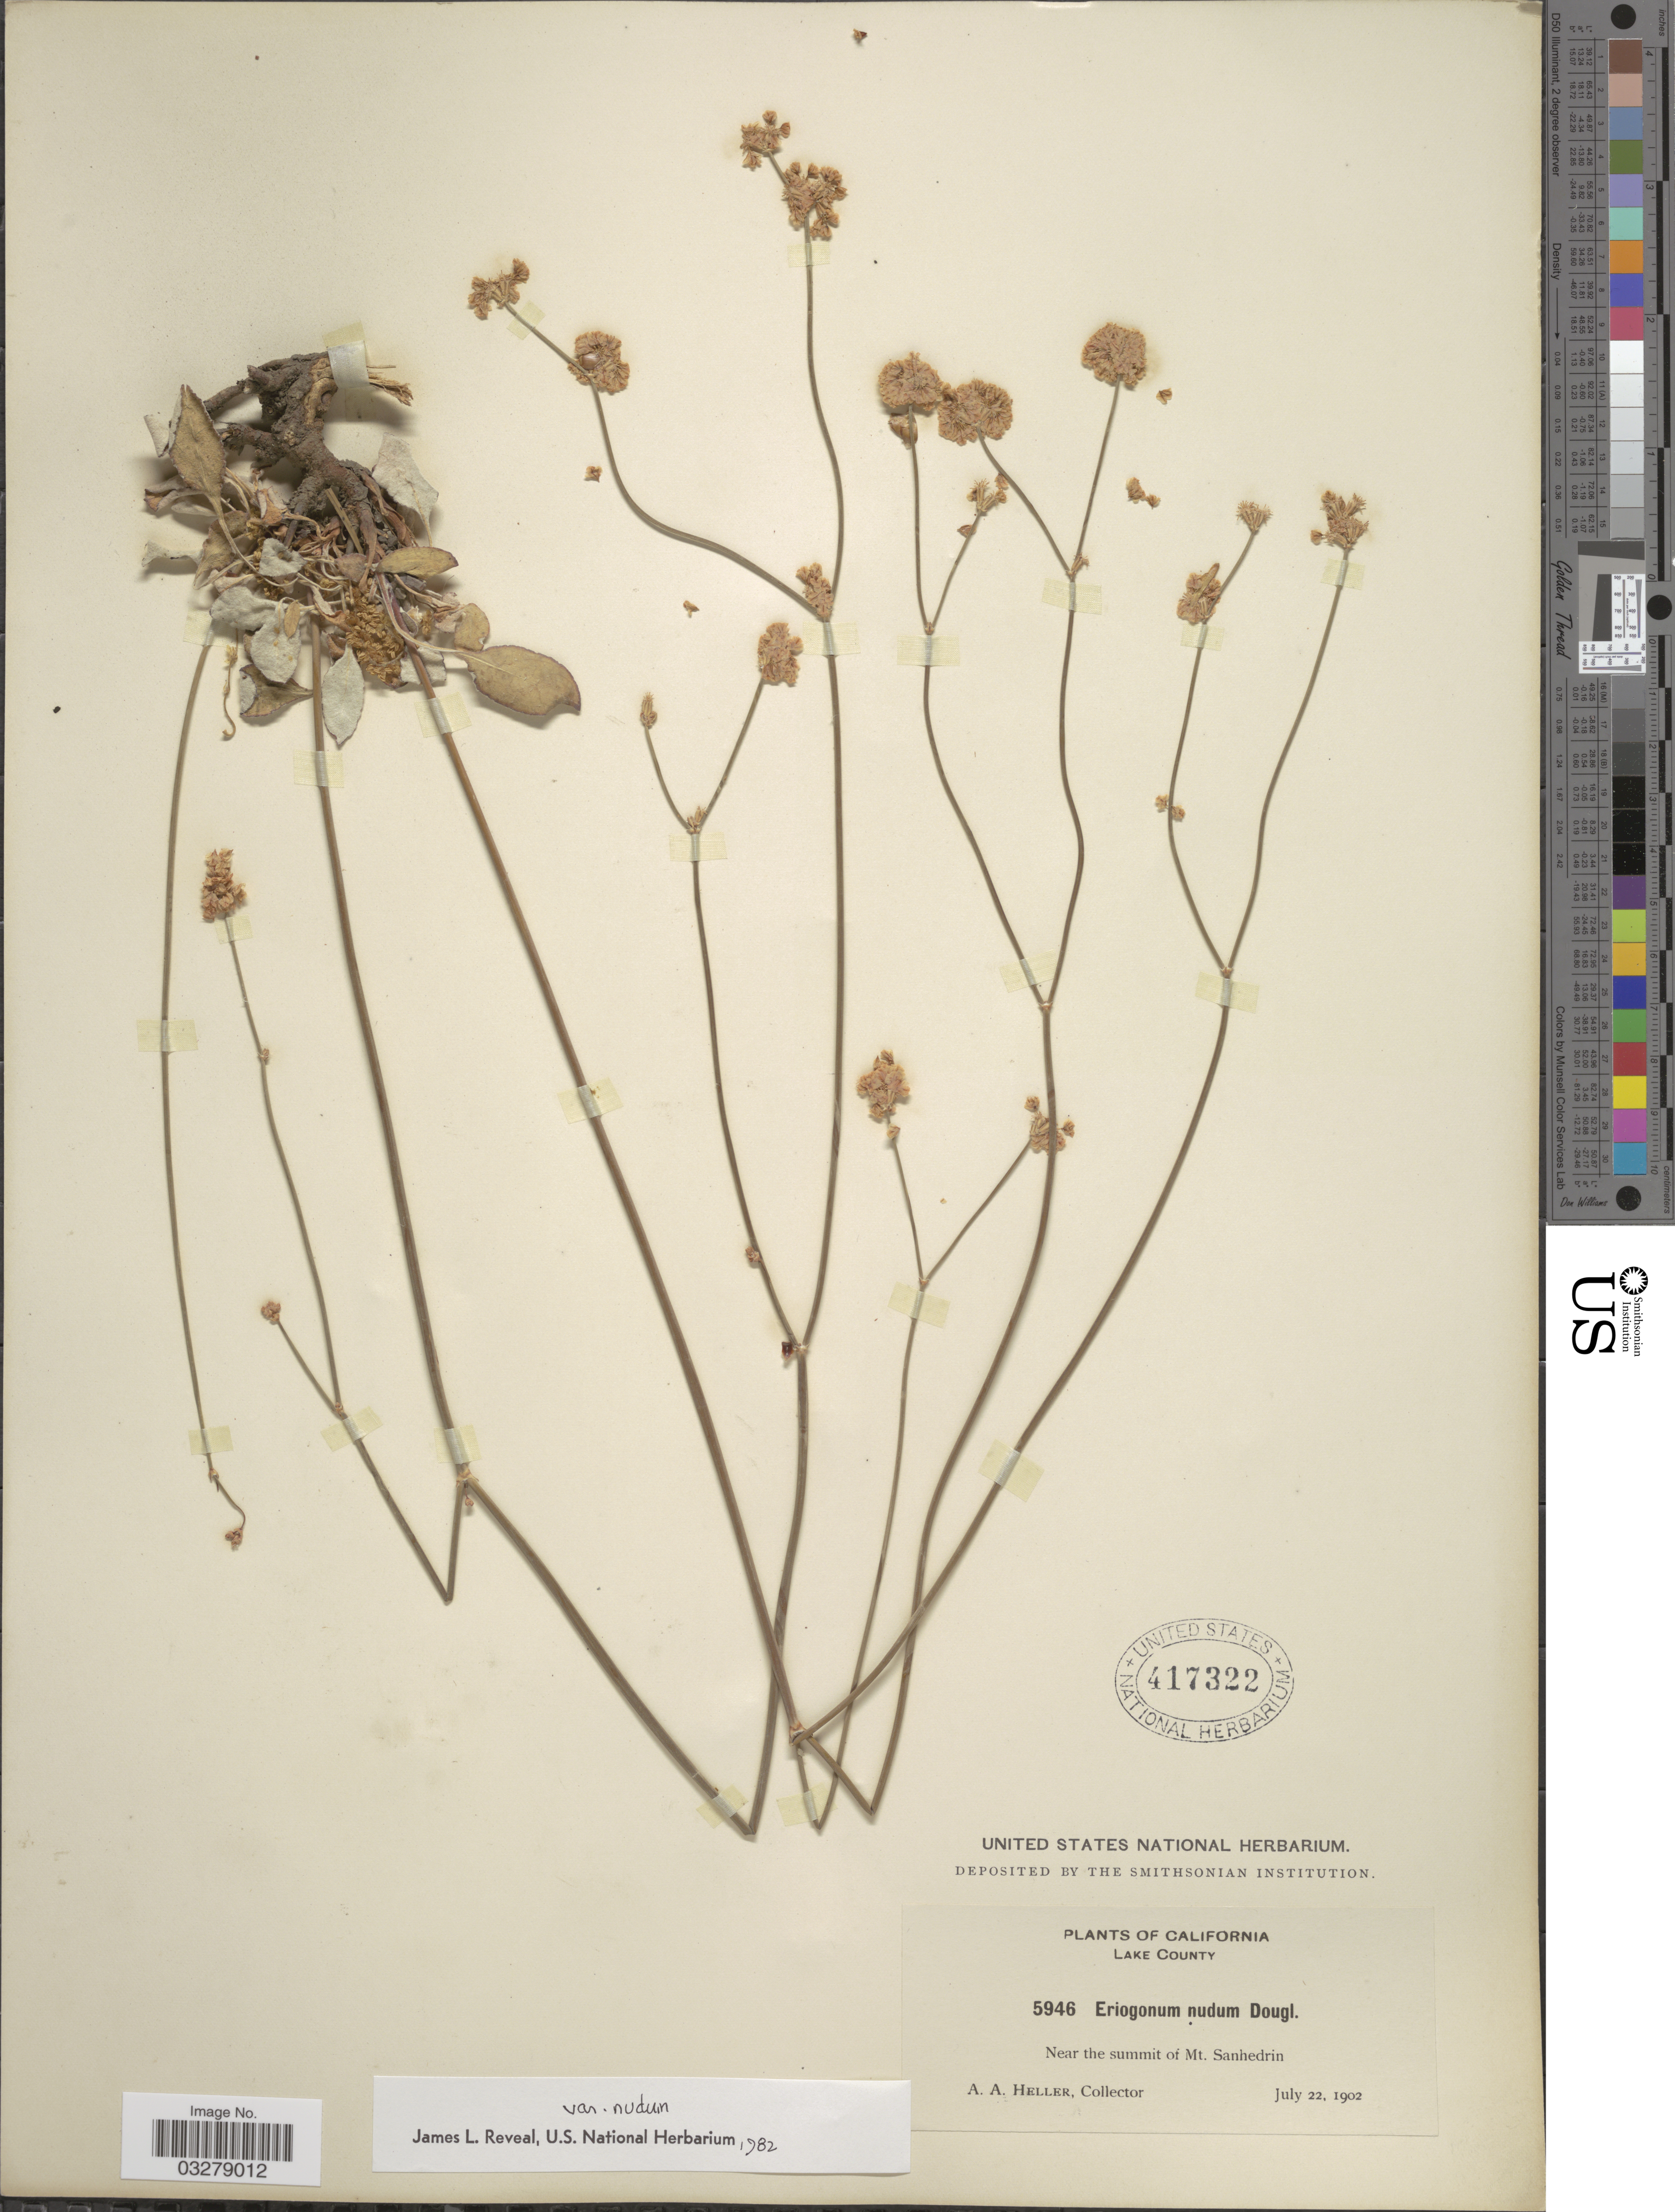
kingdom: Plantae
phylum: Tracheophyta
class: Magnoliopsida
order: Caryophyllales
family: Polygonaceae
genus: Eriogonum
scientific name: Eriogonum nudum var. nudum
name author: Douglas ex Benth.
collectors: A. A. Heller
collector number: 5946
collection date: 1902-07-22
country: United States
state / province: California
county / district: Lake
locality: Lake County, Near the summit of Mt. Sanhedrin.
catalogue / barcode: US 417322